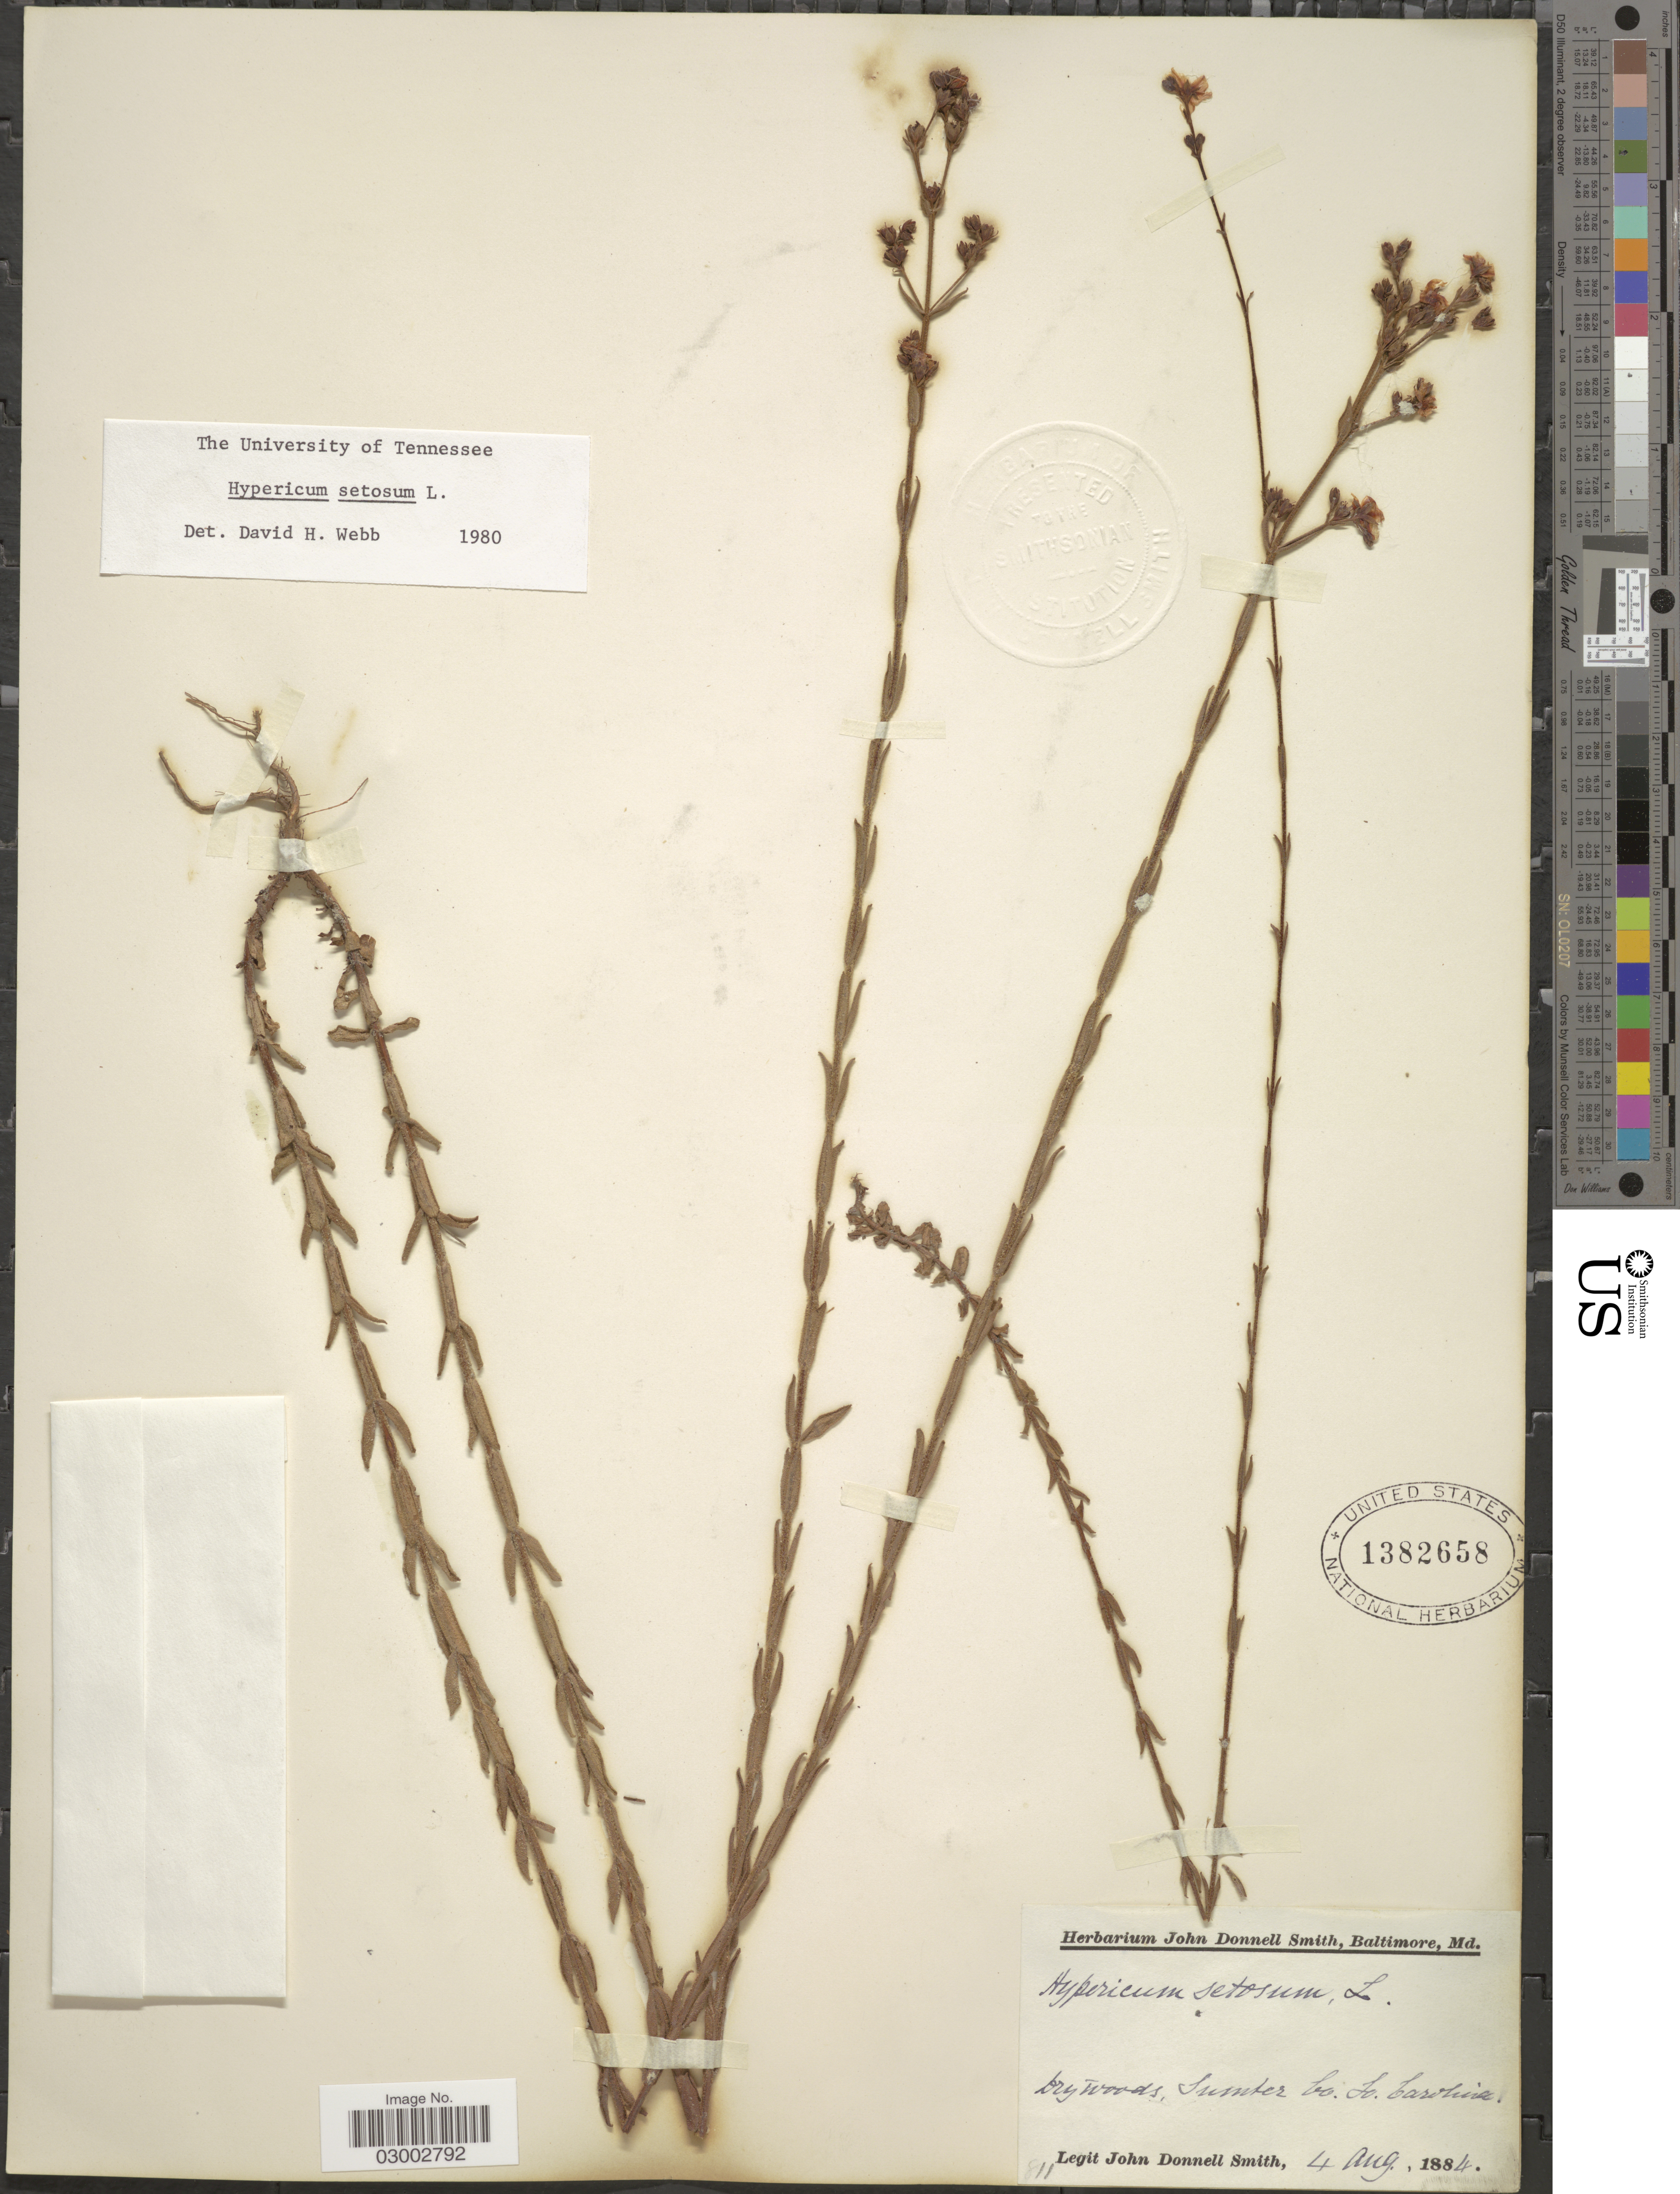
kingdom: Plantae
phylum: Tracheophyta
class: Magnoliopsida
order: Malpighiales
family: Hypericaceae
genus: Hypericum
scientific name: Hypericum setosum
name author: L.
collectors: J. Donnell Smith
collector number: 811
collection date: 1884-08-04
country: United States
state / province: South Carolina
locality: Sumter Co.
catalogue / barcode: US 1382658